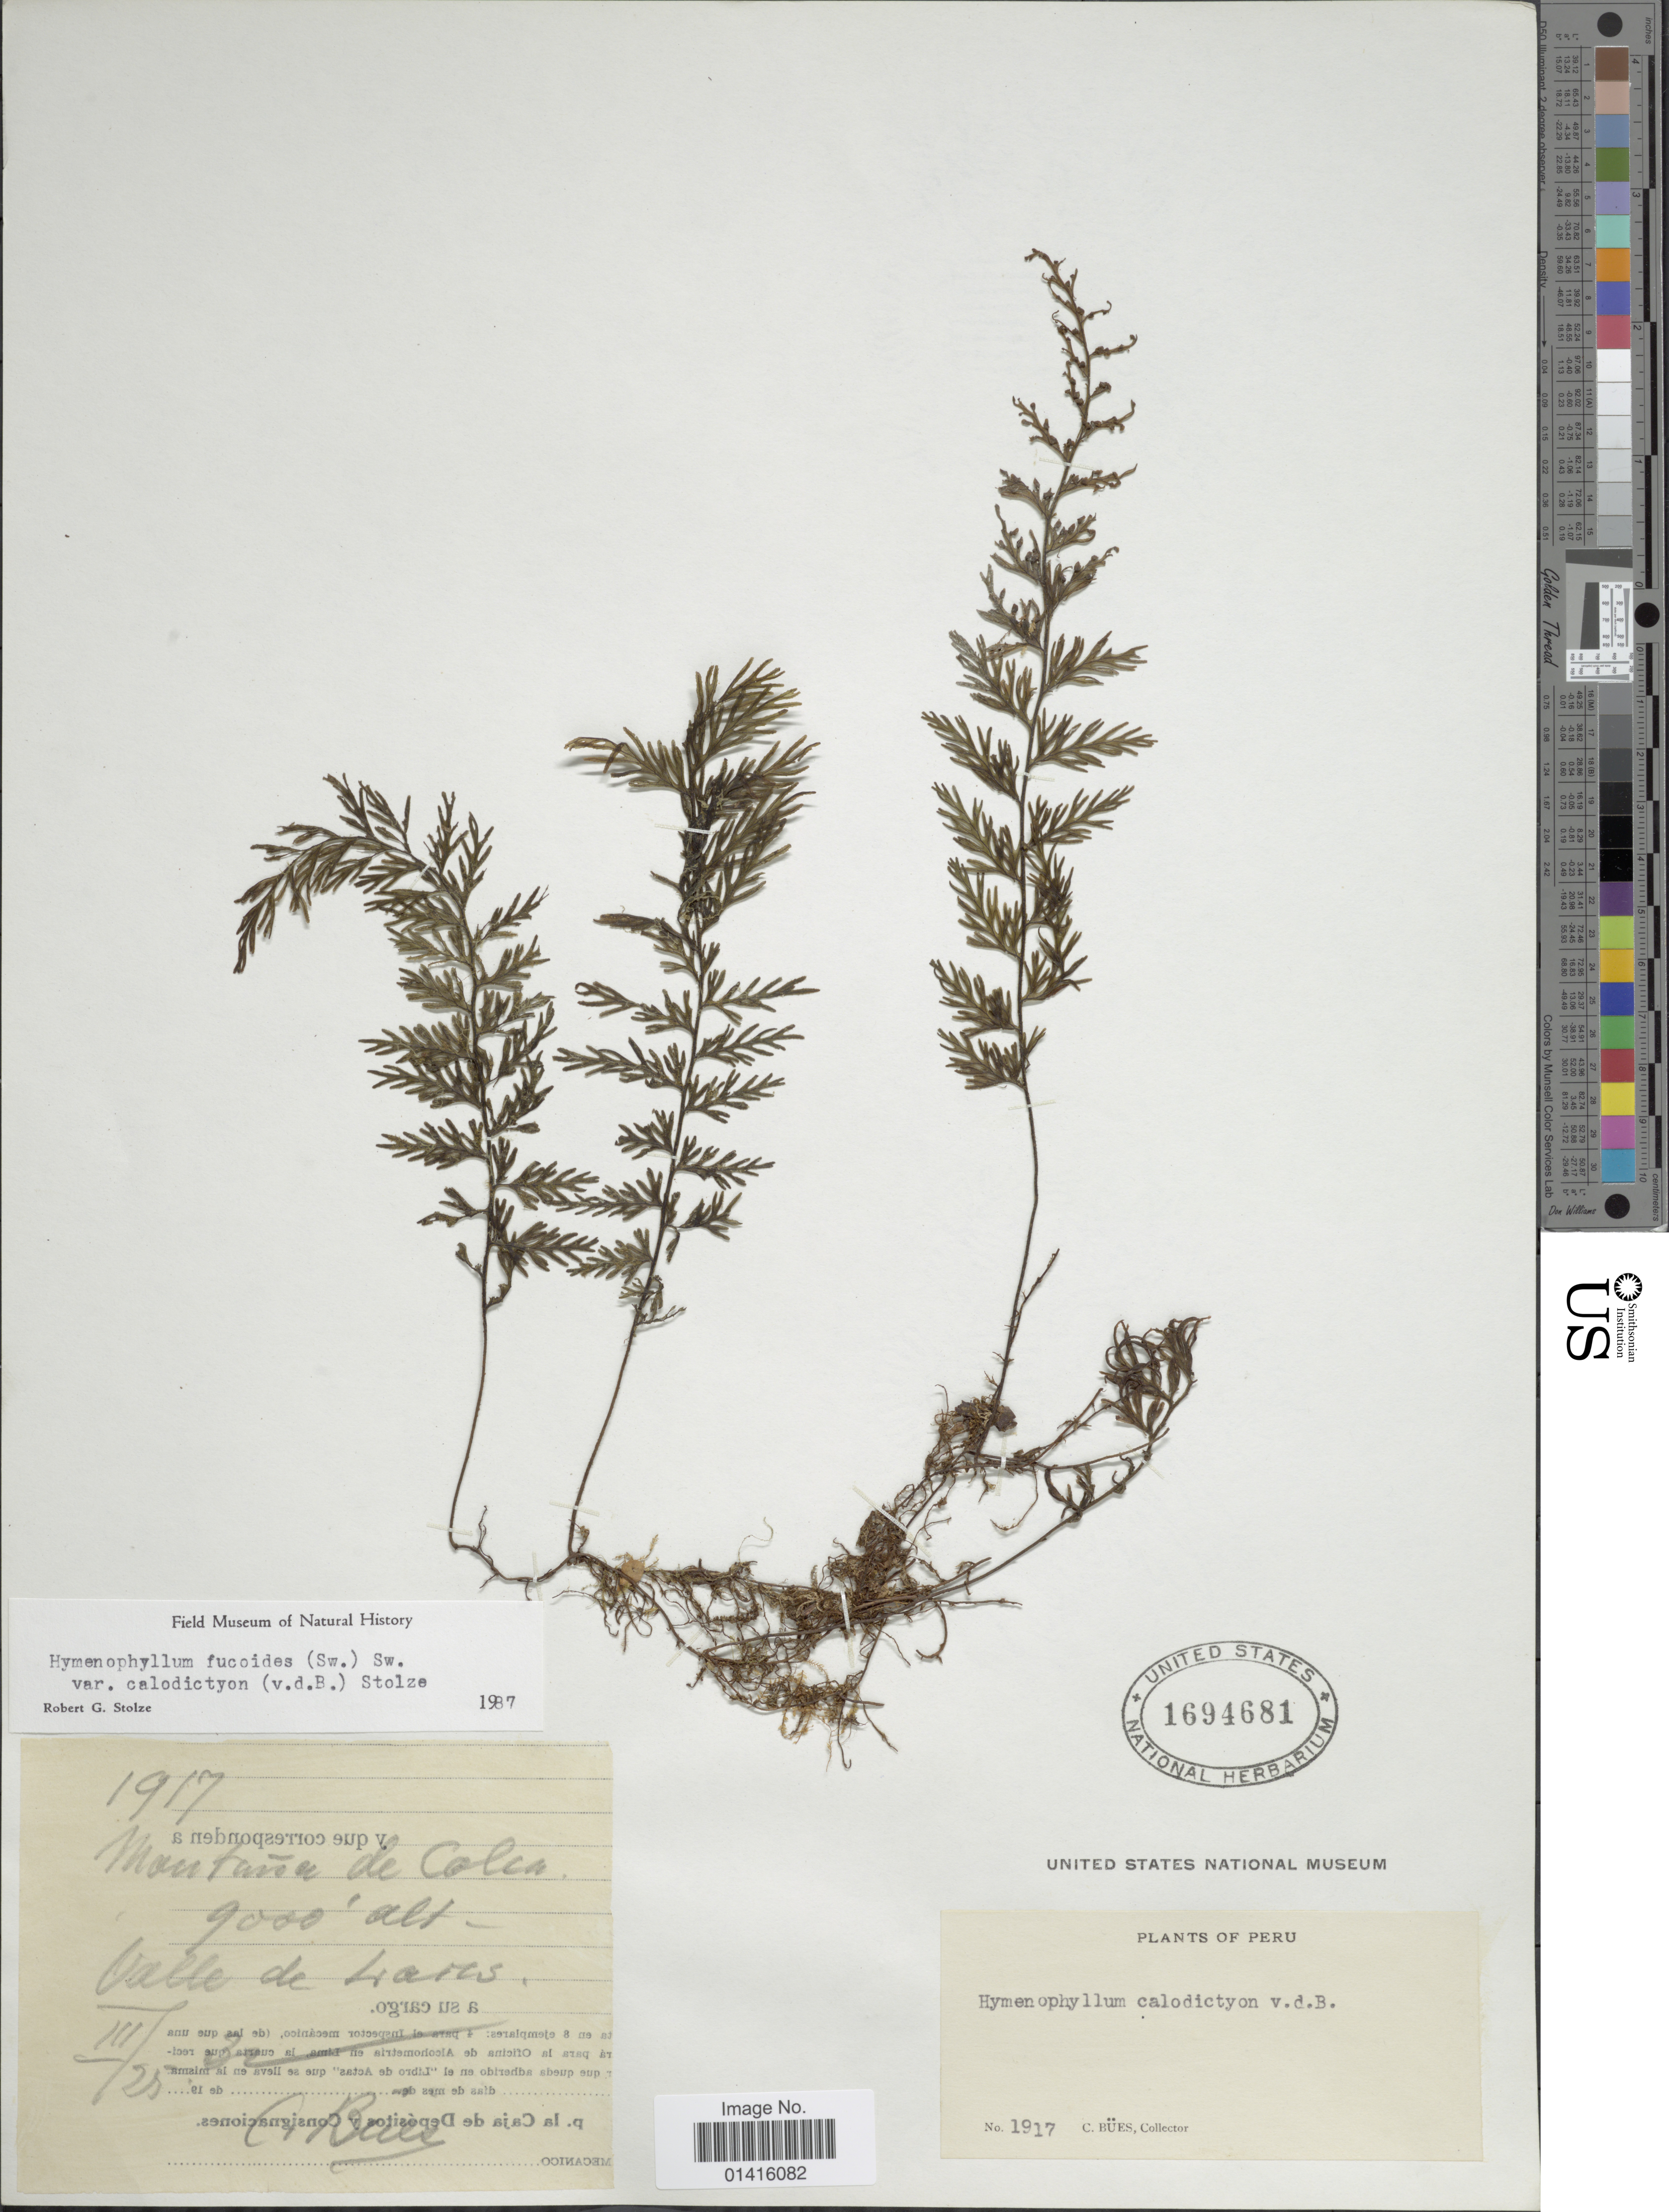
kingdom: Plantae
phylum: Tracheophyta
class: Polypodiopsida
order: Hymenophyllales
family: Hymenophyllaceae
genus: Hymenophyllum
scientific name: Hymenophyllum fucoides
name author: (Sw.) Sw.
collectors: C. Bues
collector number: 1917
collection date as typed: Transcribed d/m/y: 25/3/32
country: Peru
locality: Montaña de Calca, Valle de Lares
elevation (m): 2743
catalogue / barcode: US 1694681